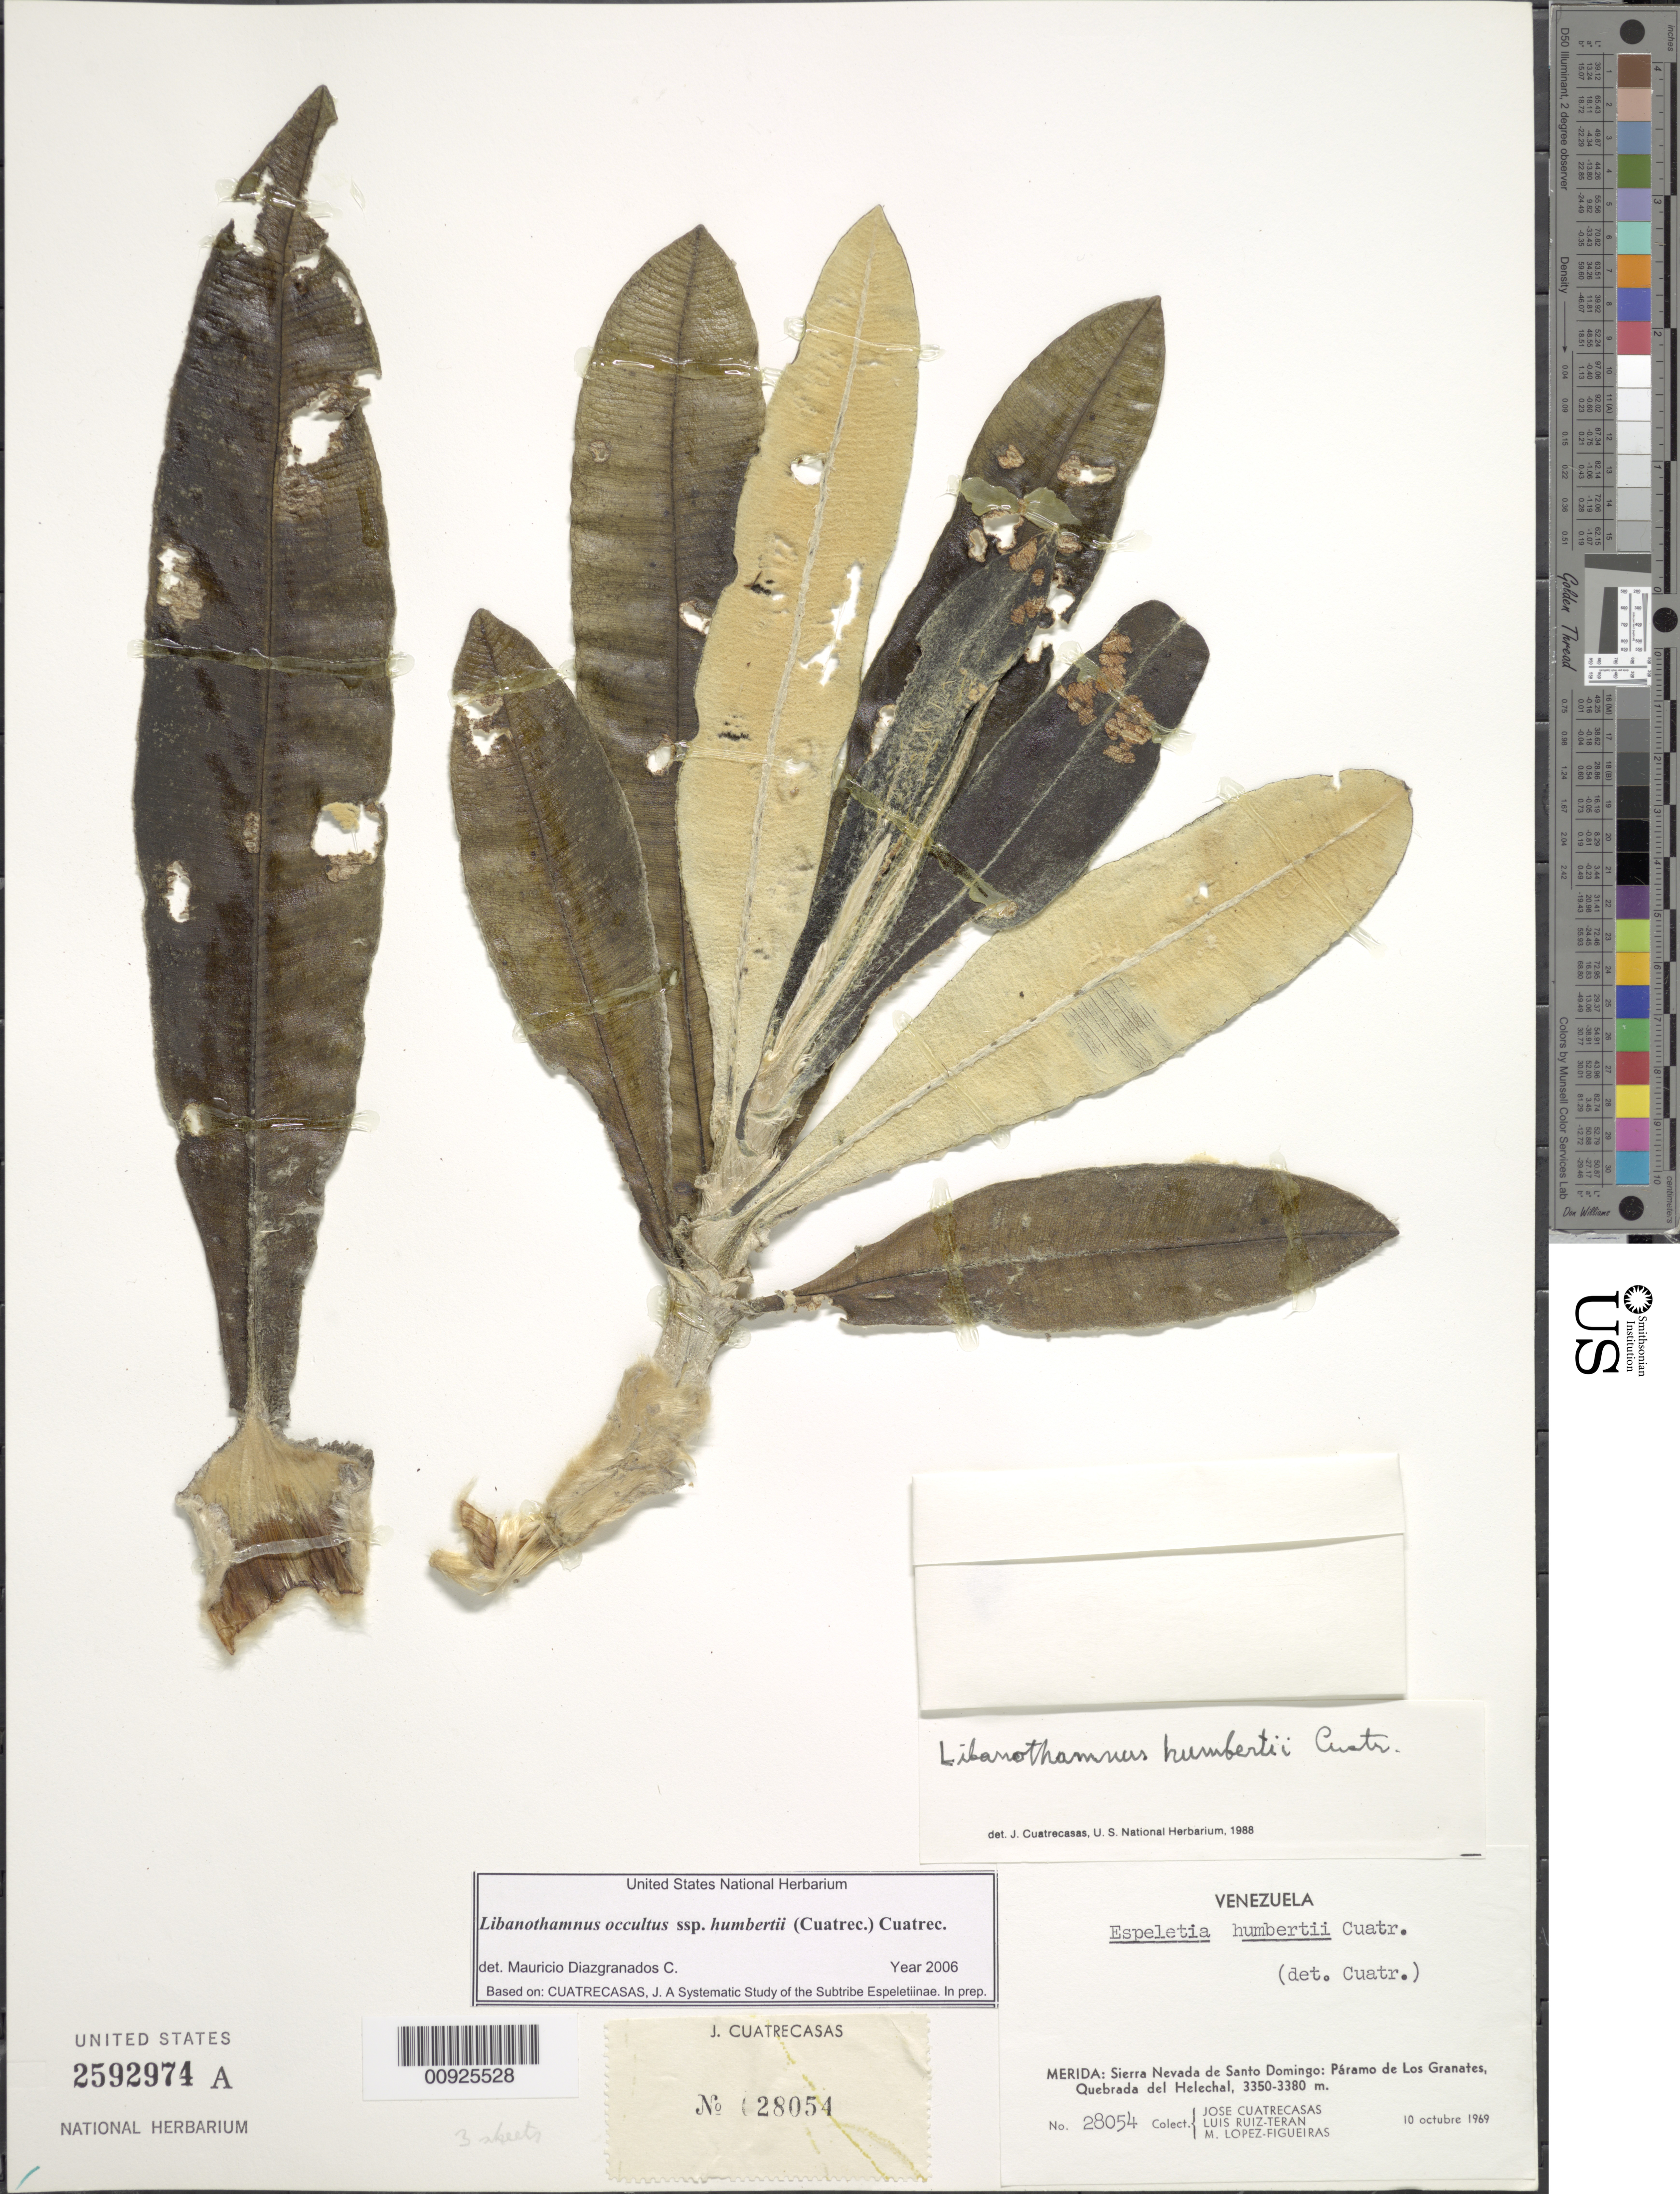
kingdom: Plantae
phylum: Tracheophyta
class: Magnoliopsida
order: Asterales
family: Asteraceae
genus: Libanothamnus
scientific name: Libanothamnus occultus subsp. humbertii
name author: (Cuatrec.) Cuatrec.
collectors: J. Cuatrecasas, L. E. Ruíz-Terán & M. López Figueiras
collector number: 28054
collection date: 1969-10-10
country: Venezuela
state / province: Mérida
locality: P. de los Granates. Sierra Nevada de Santo Domingo, Páramo de los Granates, Quebrada del Helechal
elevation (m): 3350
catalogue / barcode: US 2592974A